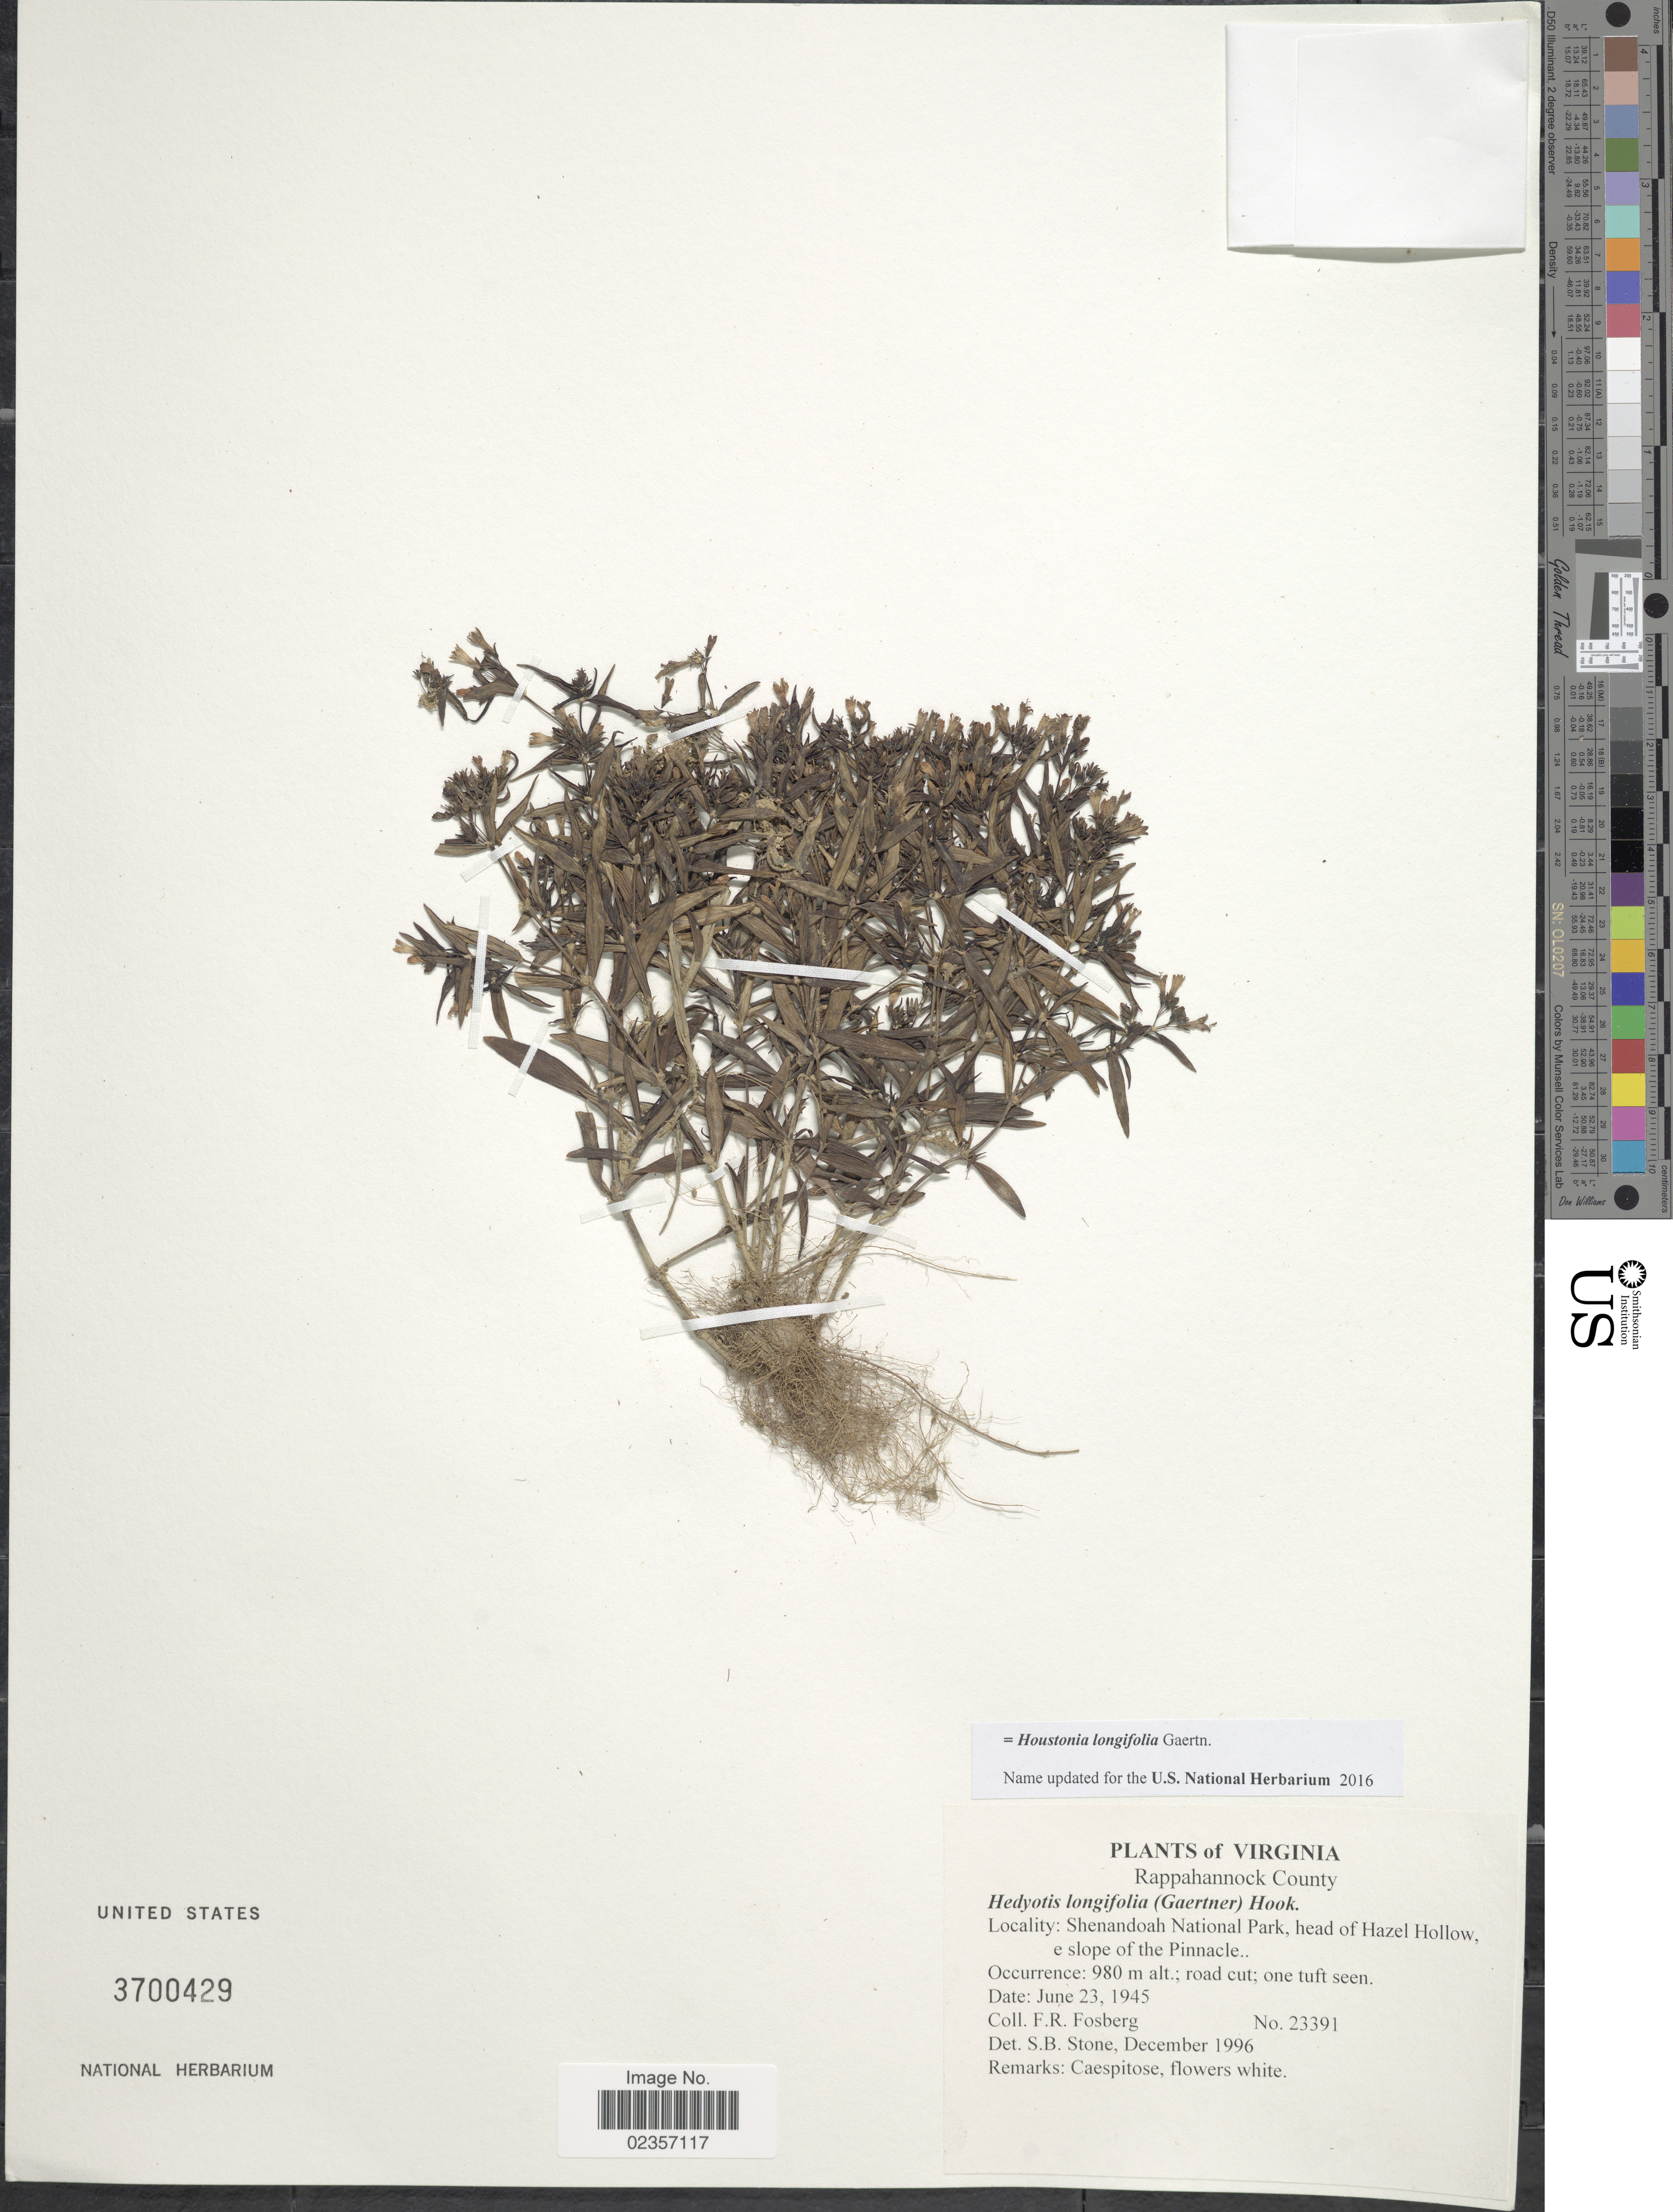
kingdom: Plantae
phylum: Tracheophyta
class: Magnoliopsida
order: Gentianales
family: Rubiaceae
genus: Houstonia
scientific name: Houstonia longifolia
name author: Gaertn.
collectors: F. R. Fosberg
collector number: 23391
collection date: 1945-06-23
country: United States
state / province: Virginia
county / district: Rappahannock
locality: Rappahannock County, Shenandoah National Park, head of Hazel Hollow, e slope of the Pinnacle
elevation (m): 980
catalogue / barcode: US 3700429